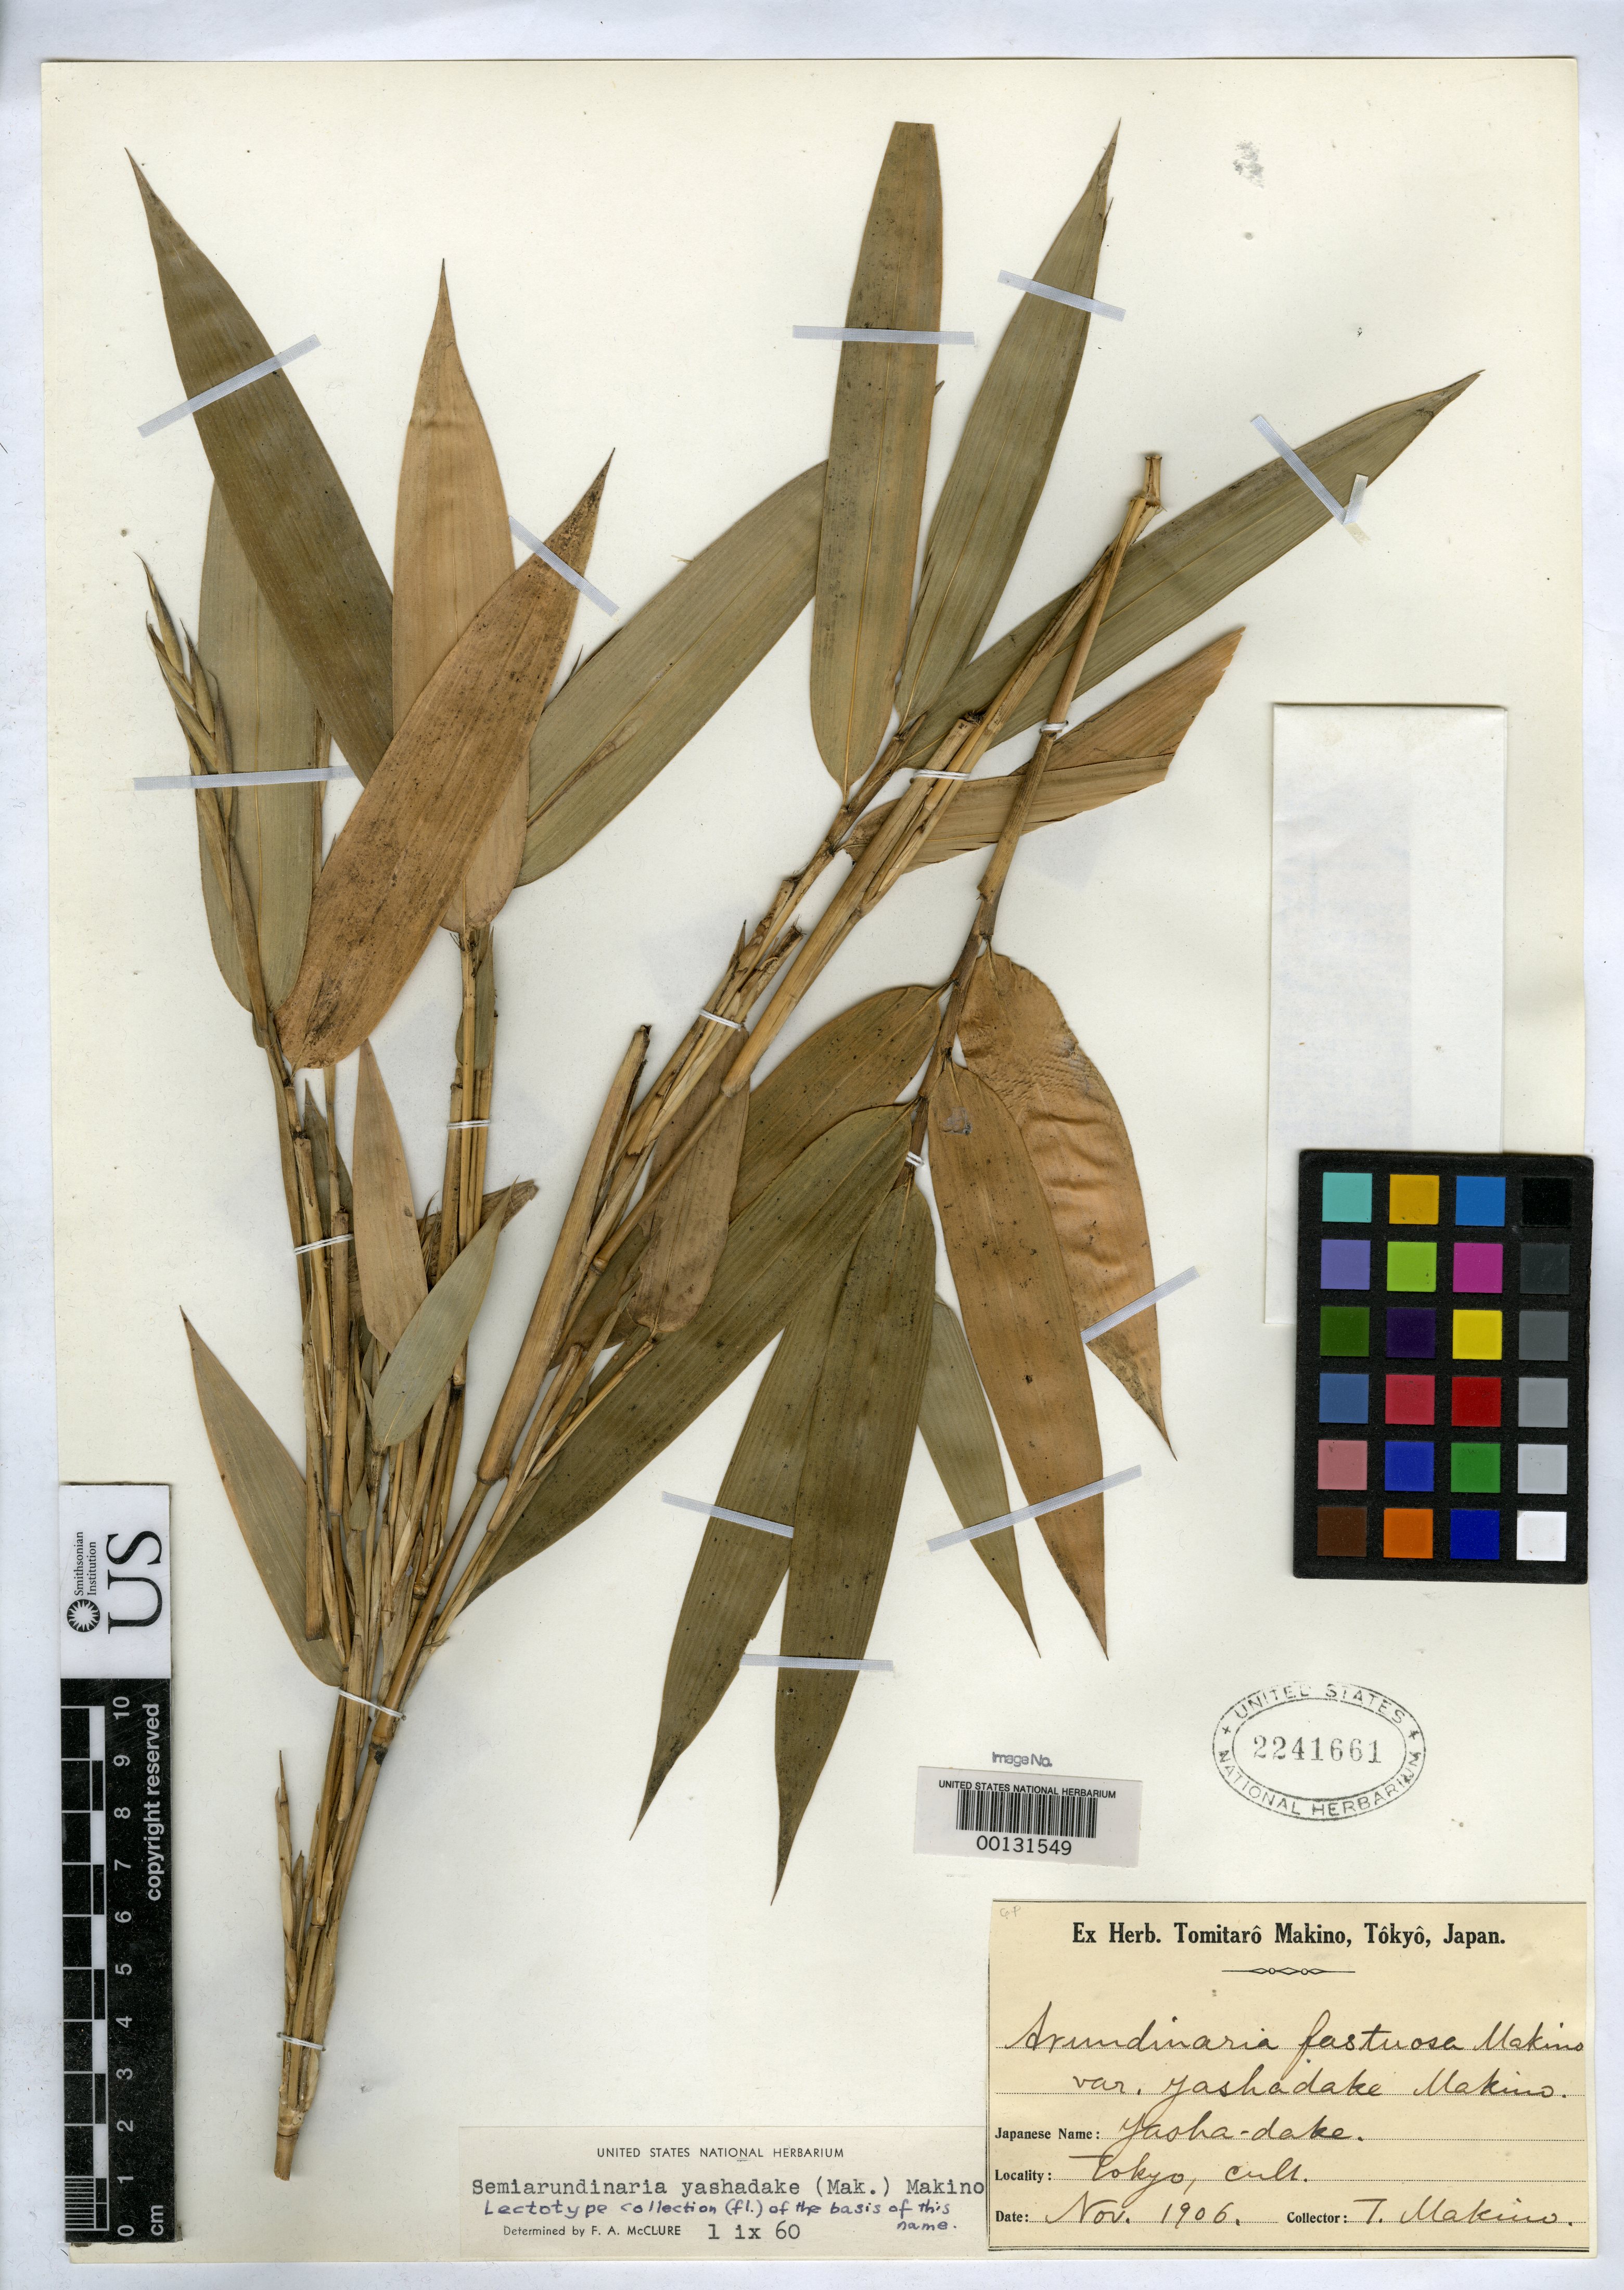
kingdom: Plantae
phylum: Tracheophyta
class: Liliopsida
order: Poales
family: Poaceae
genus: Arundinaria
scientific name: Arundinaria narihara f. yashadake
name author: Makino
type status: Neotype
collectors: T. Makino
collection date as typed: Nov 1906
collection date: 1906-11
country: Japan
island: Honshu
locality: Tokyo.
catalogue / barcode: US 2241661